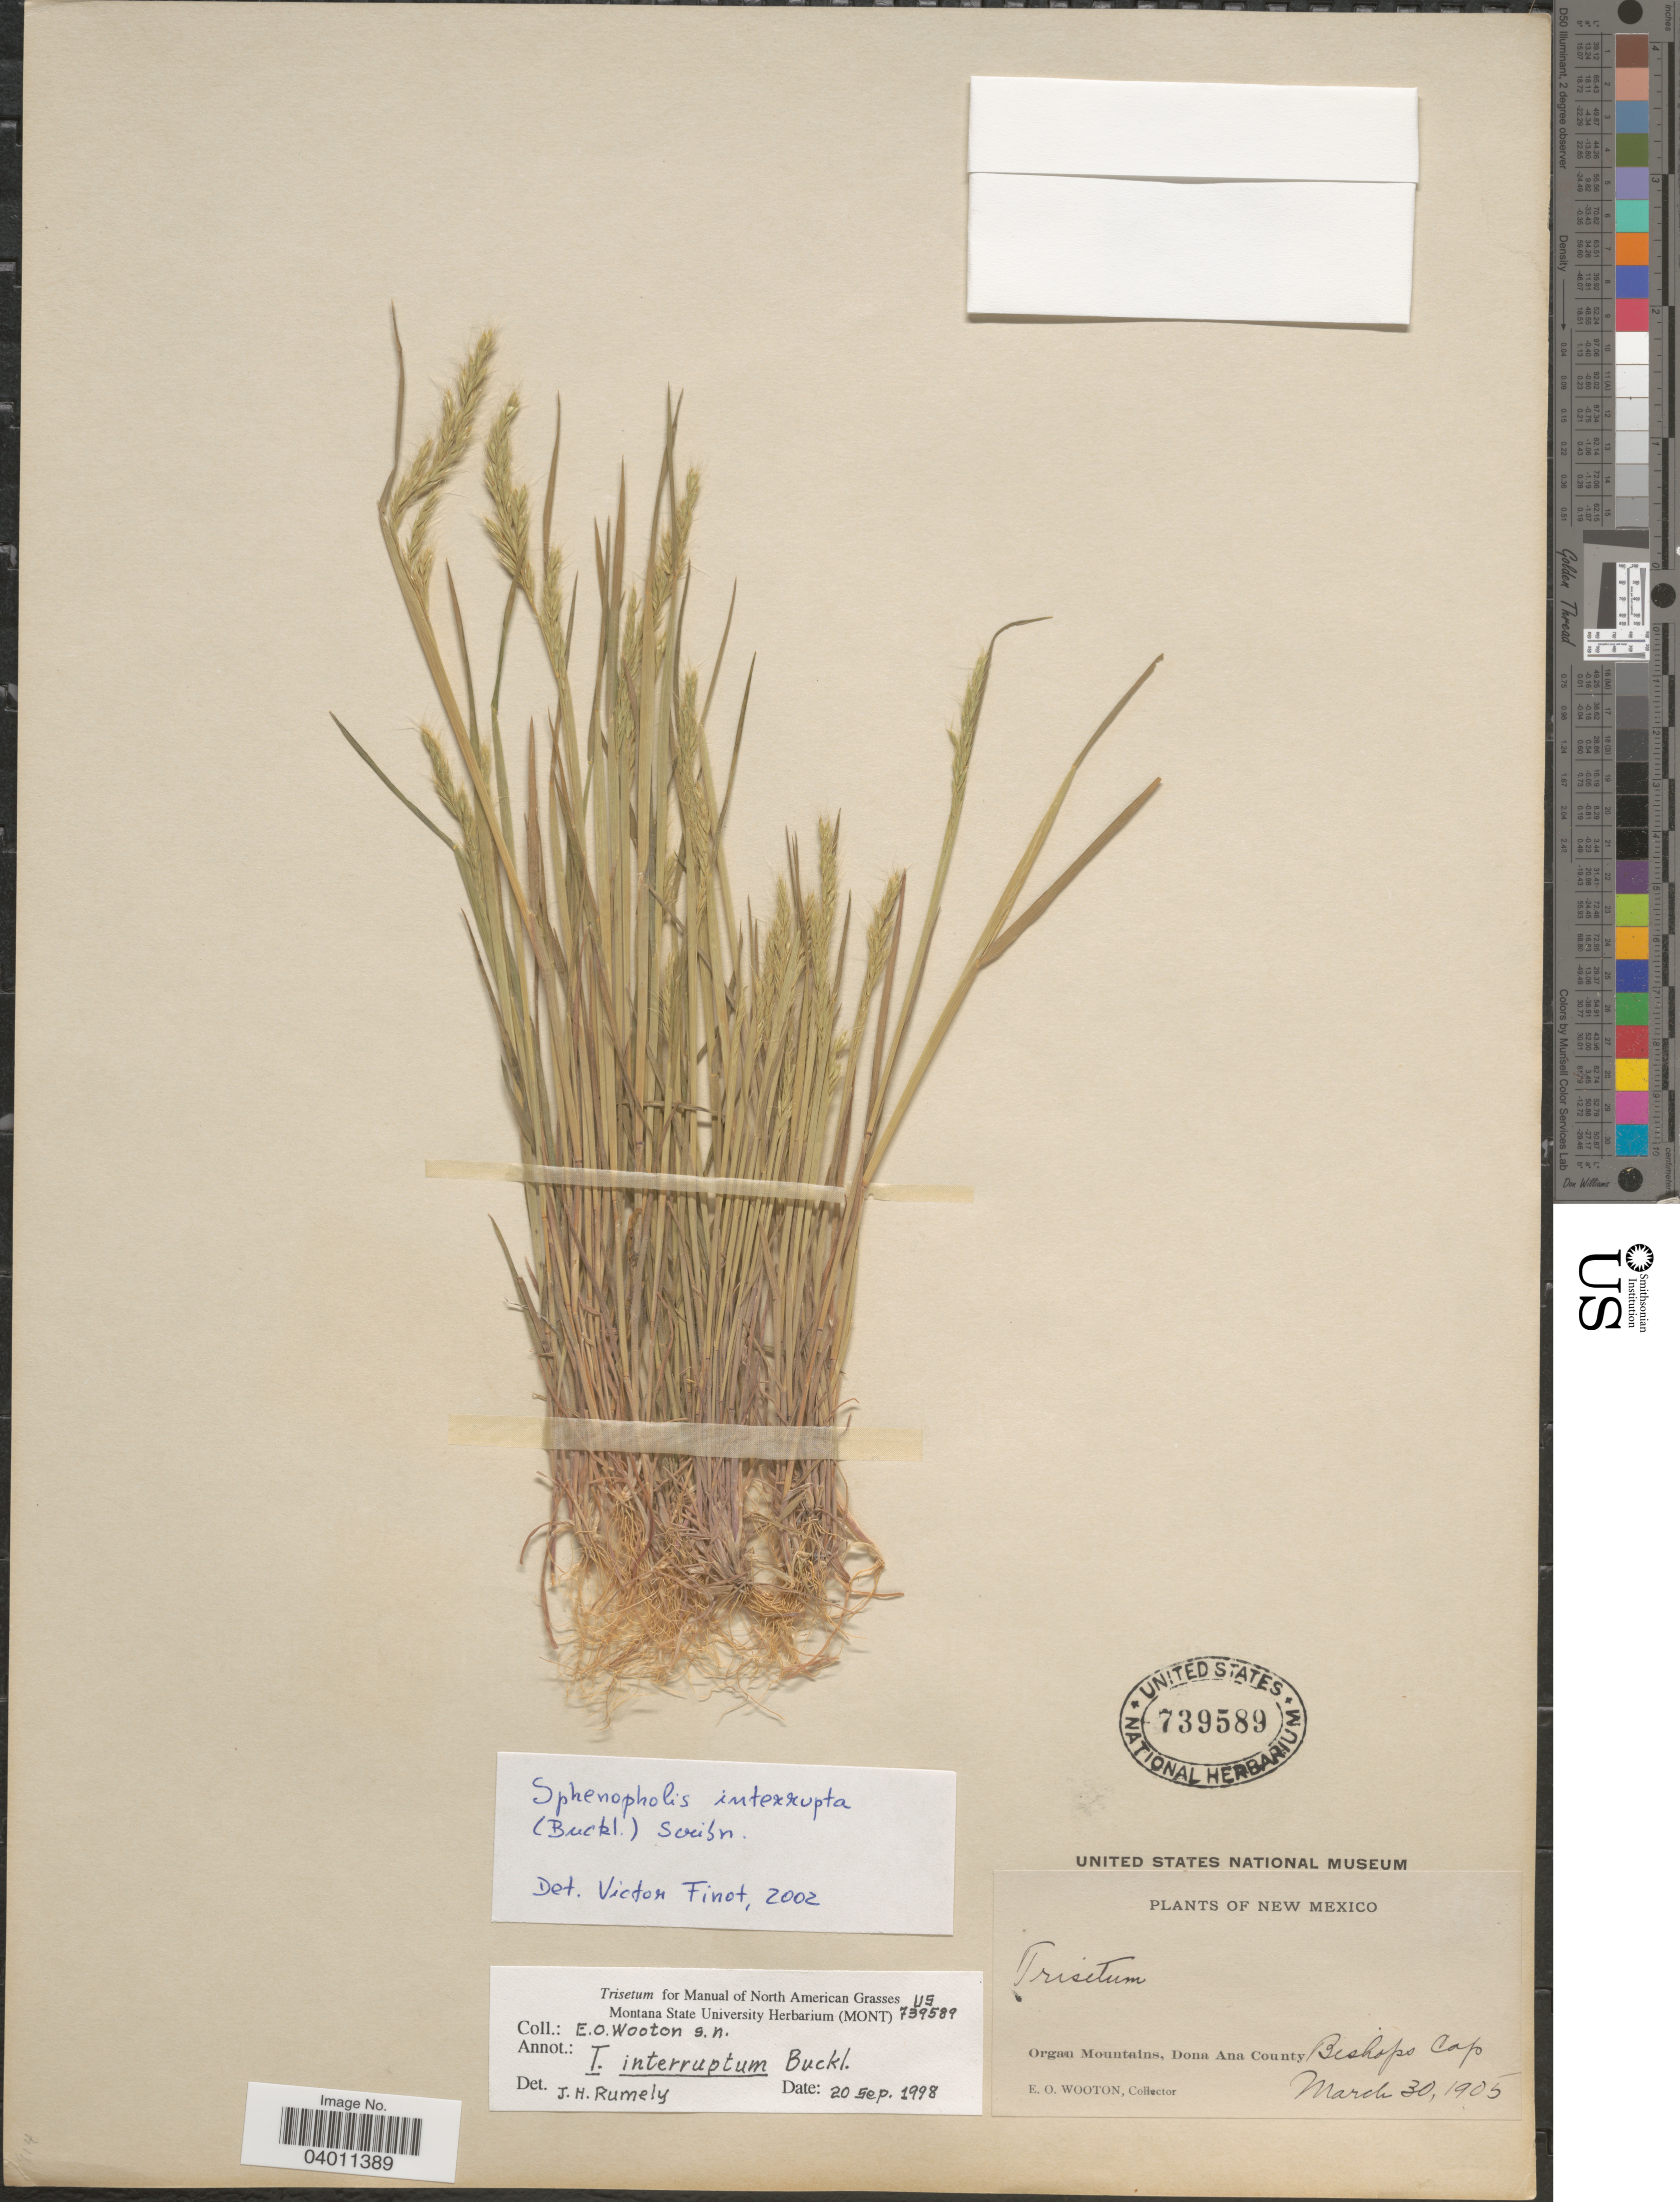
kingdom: Plantae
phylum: Tracheophyta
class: Liliopsida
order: Poales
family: Poaceae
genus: Sphenopholis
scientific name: Sphenopholis interrupta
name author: (Buckley) Scribn.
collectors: E. O. Wooton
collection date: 1905-03-30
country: United States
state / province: New Mexico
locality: Organ Mountains, Dona Ana County. Bishops Gap.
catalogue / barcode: US 739589